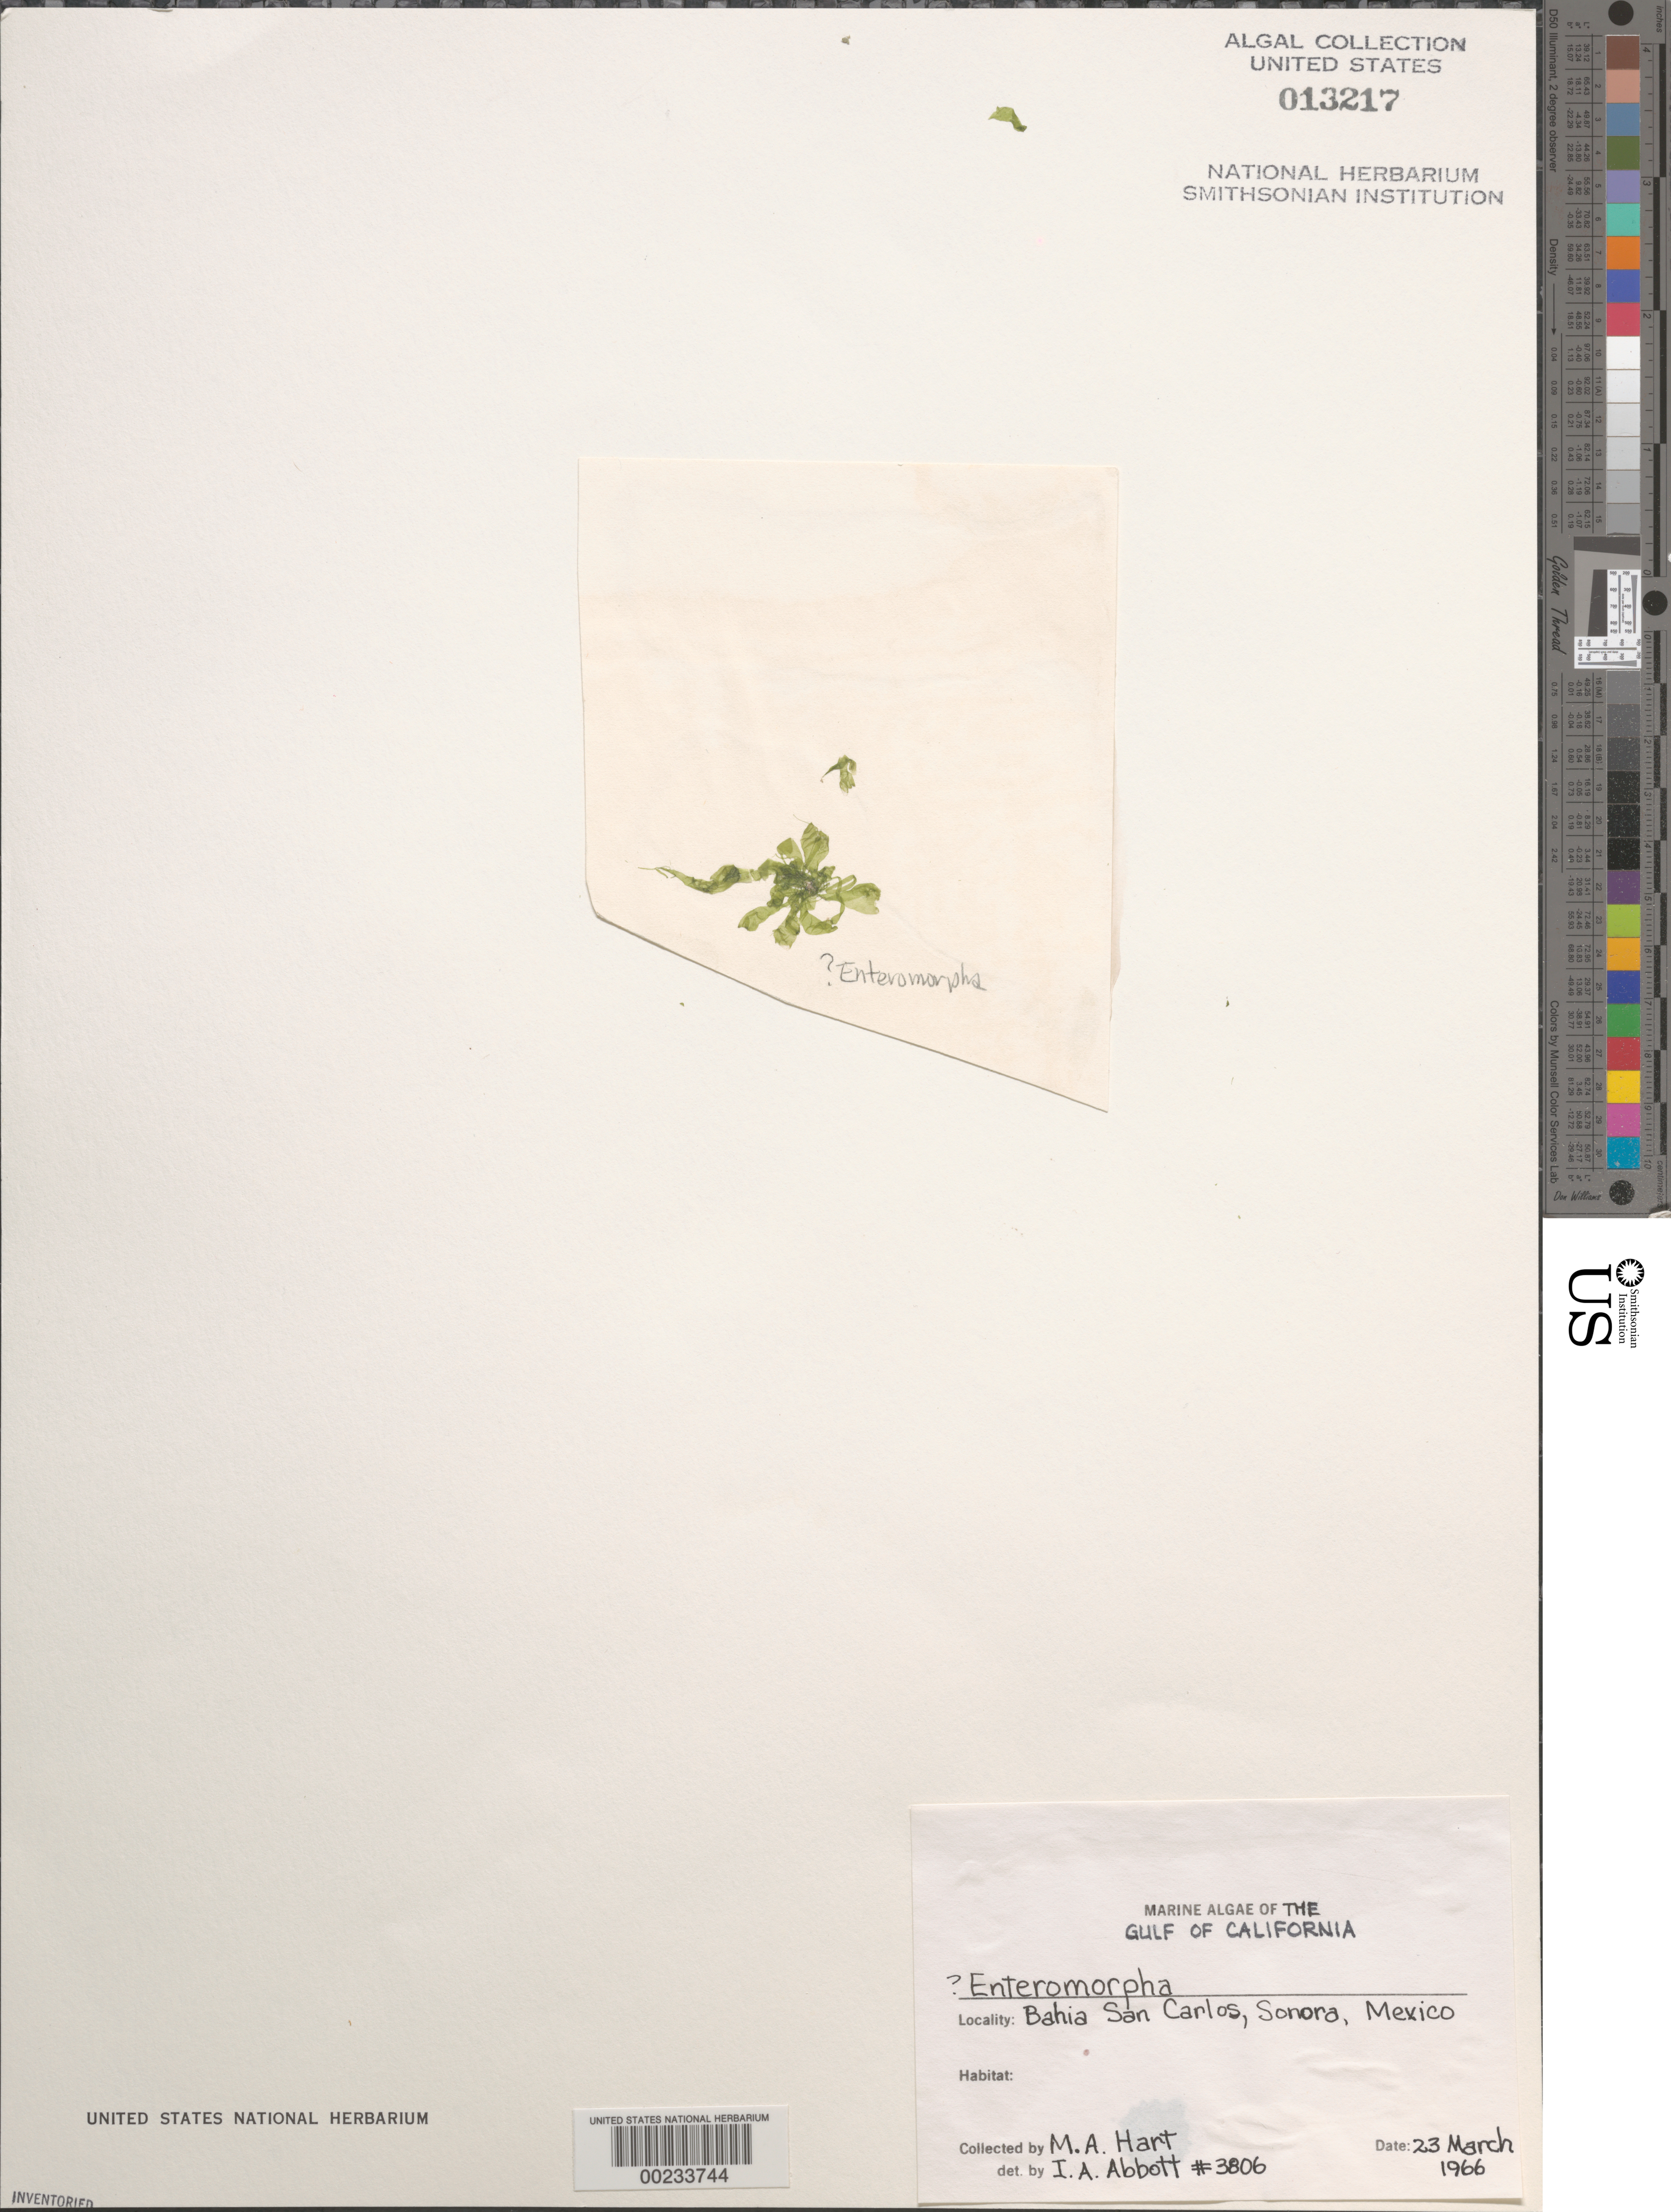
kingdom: Plantae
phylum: Chlorophyta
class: Ulvophyceae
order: Ulvales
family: Ulvaceae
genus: Ulva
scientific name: Ulva sp.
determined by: Algae name updating Project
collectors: M. A. Hart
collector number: IAA 3806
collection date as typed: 23 Mar 1966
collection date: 1966-03-23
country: Mexico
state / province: Sonora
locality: Bahia San Carlos (San Carlos Bay)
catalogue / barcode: US 13217